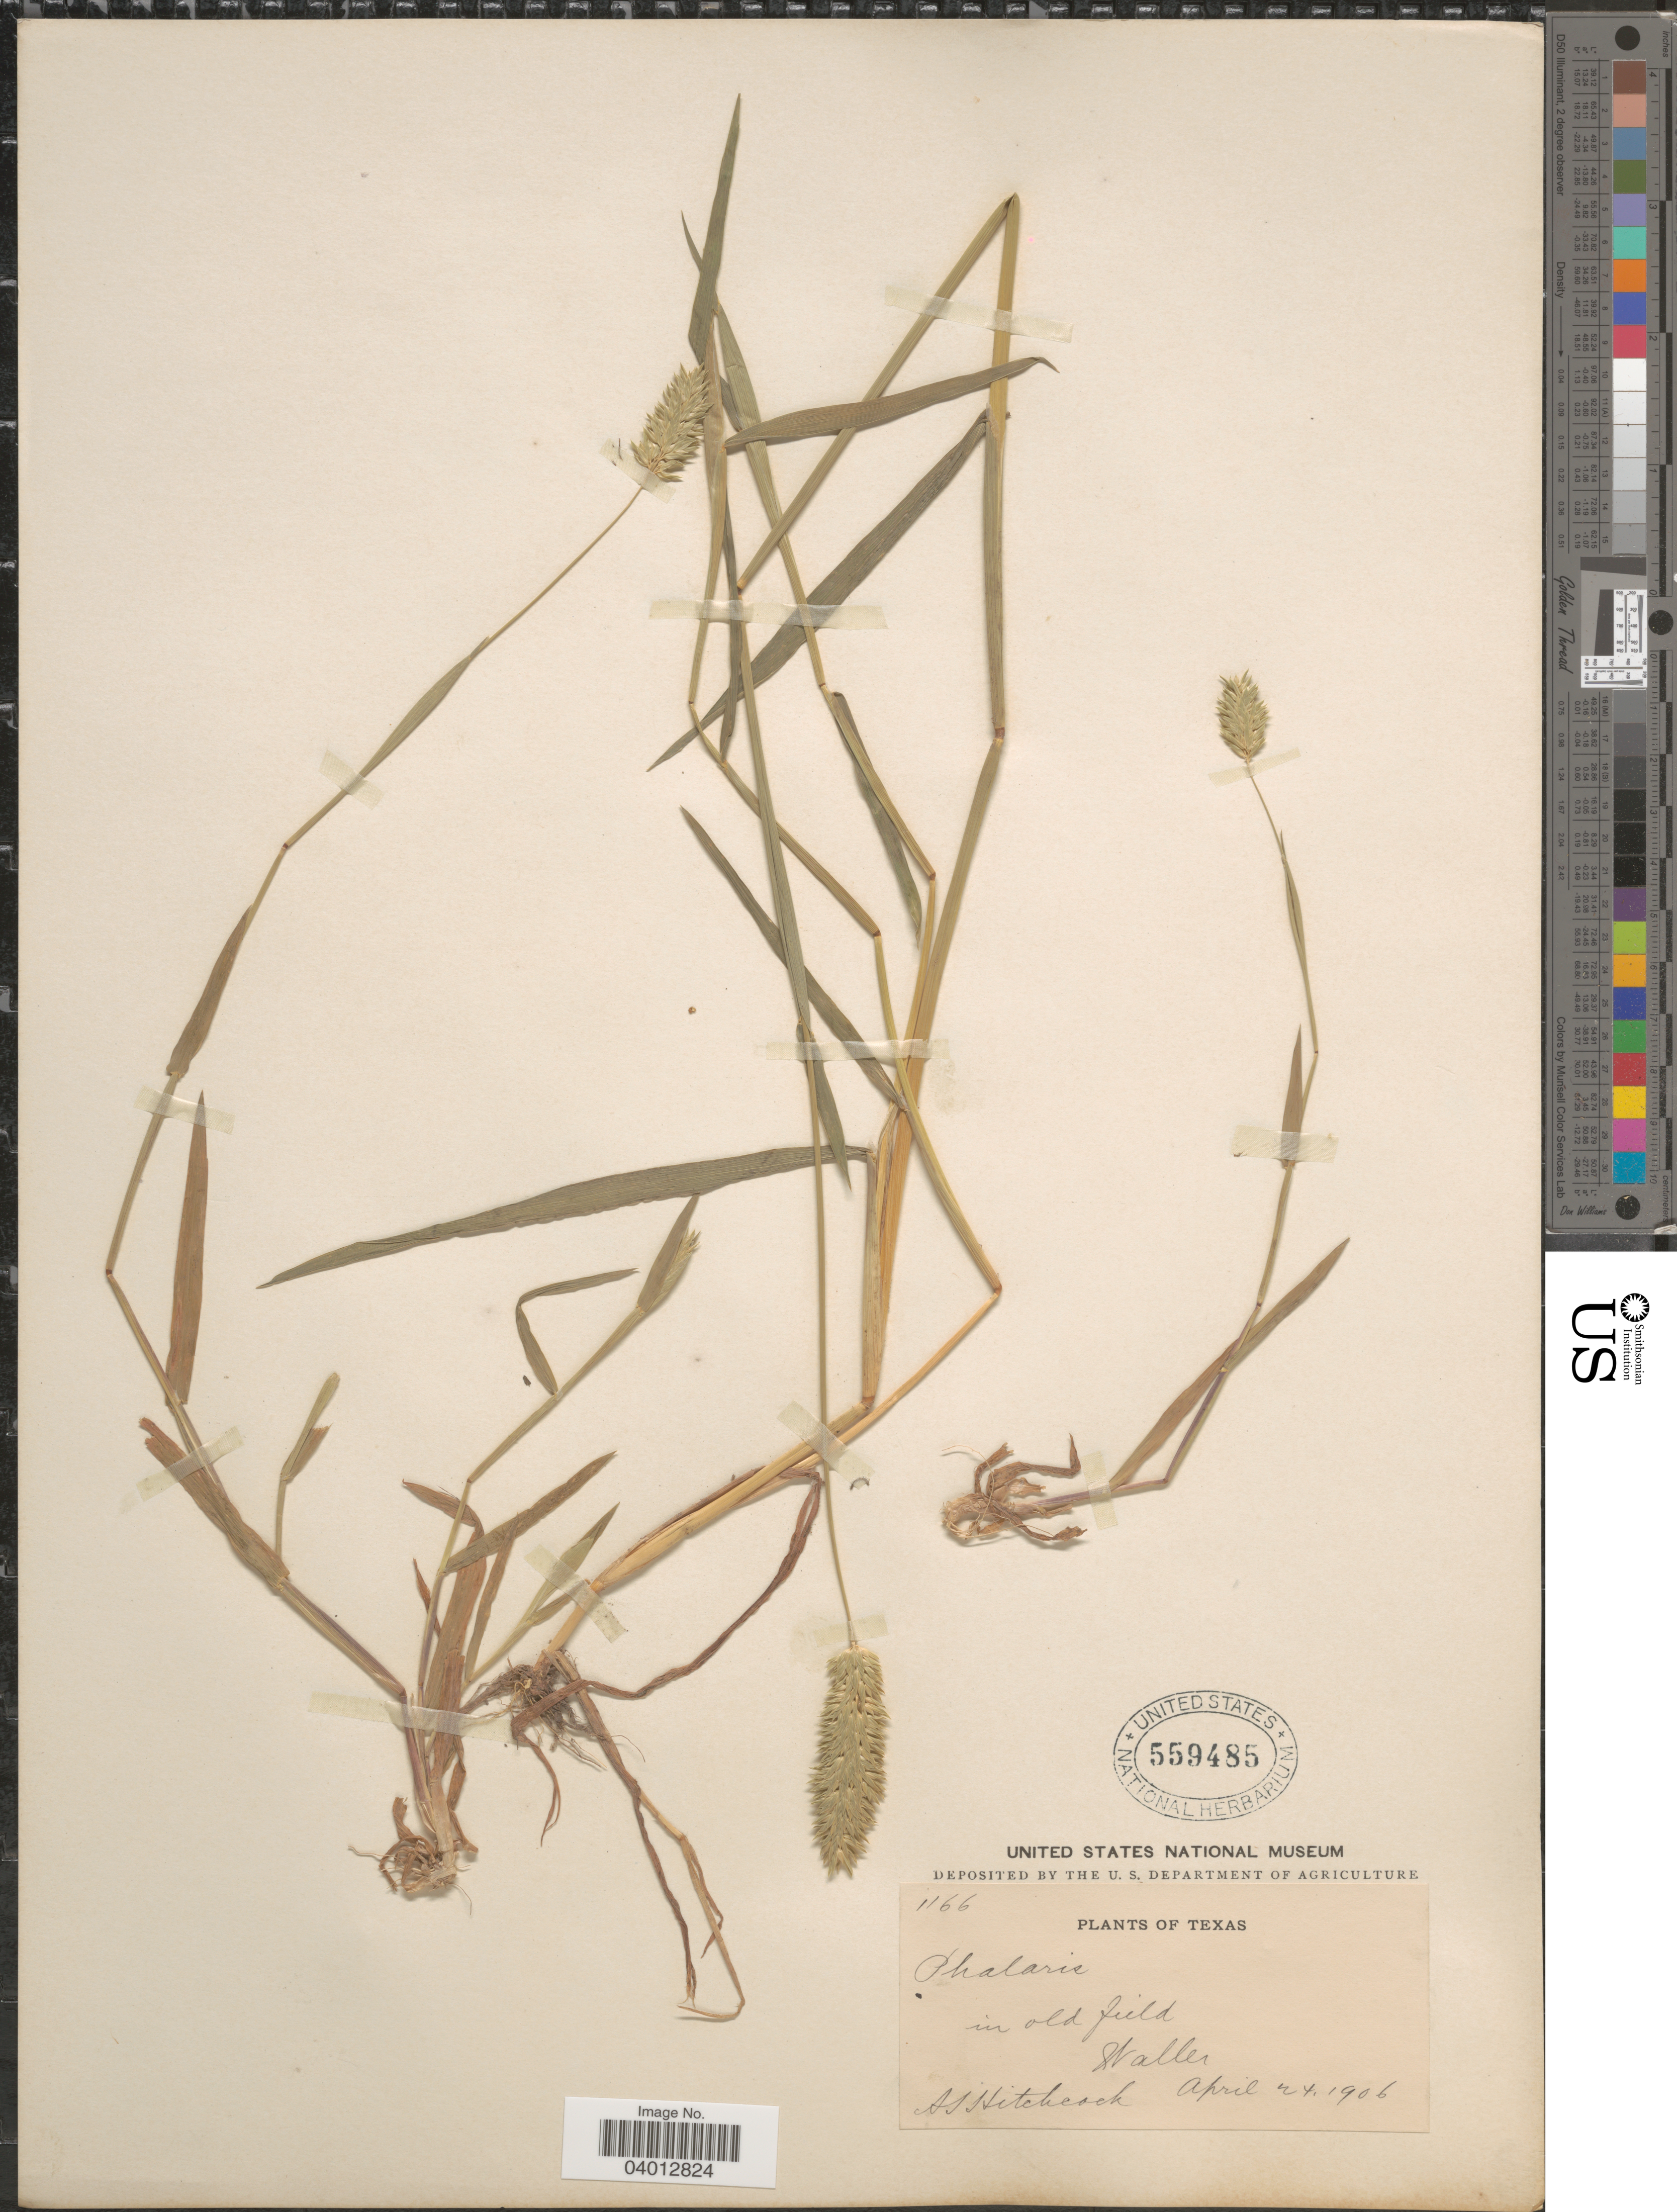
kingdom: Plantae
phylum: Tracheophyta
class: Liliopsida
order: Poales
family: Poaceae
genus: Phalaris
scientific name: Phalaris caroliniana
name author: Walter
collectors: A. S. Hitchcock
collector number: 1166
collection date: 1906-04-24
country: United States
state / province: Texas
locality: In old field, Waller.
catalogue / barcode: US 559485